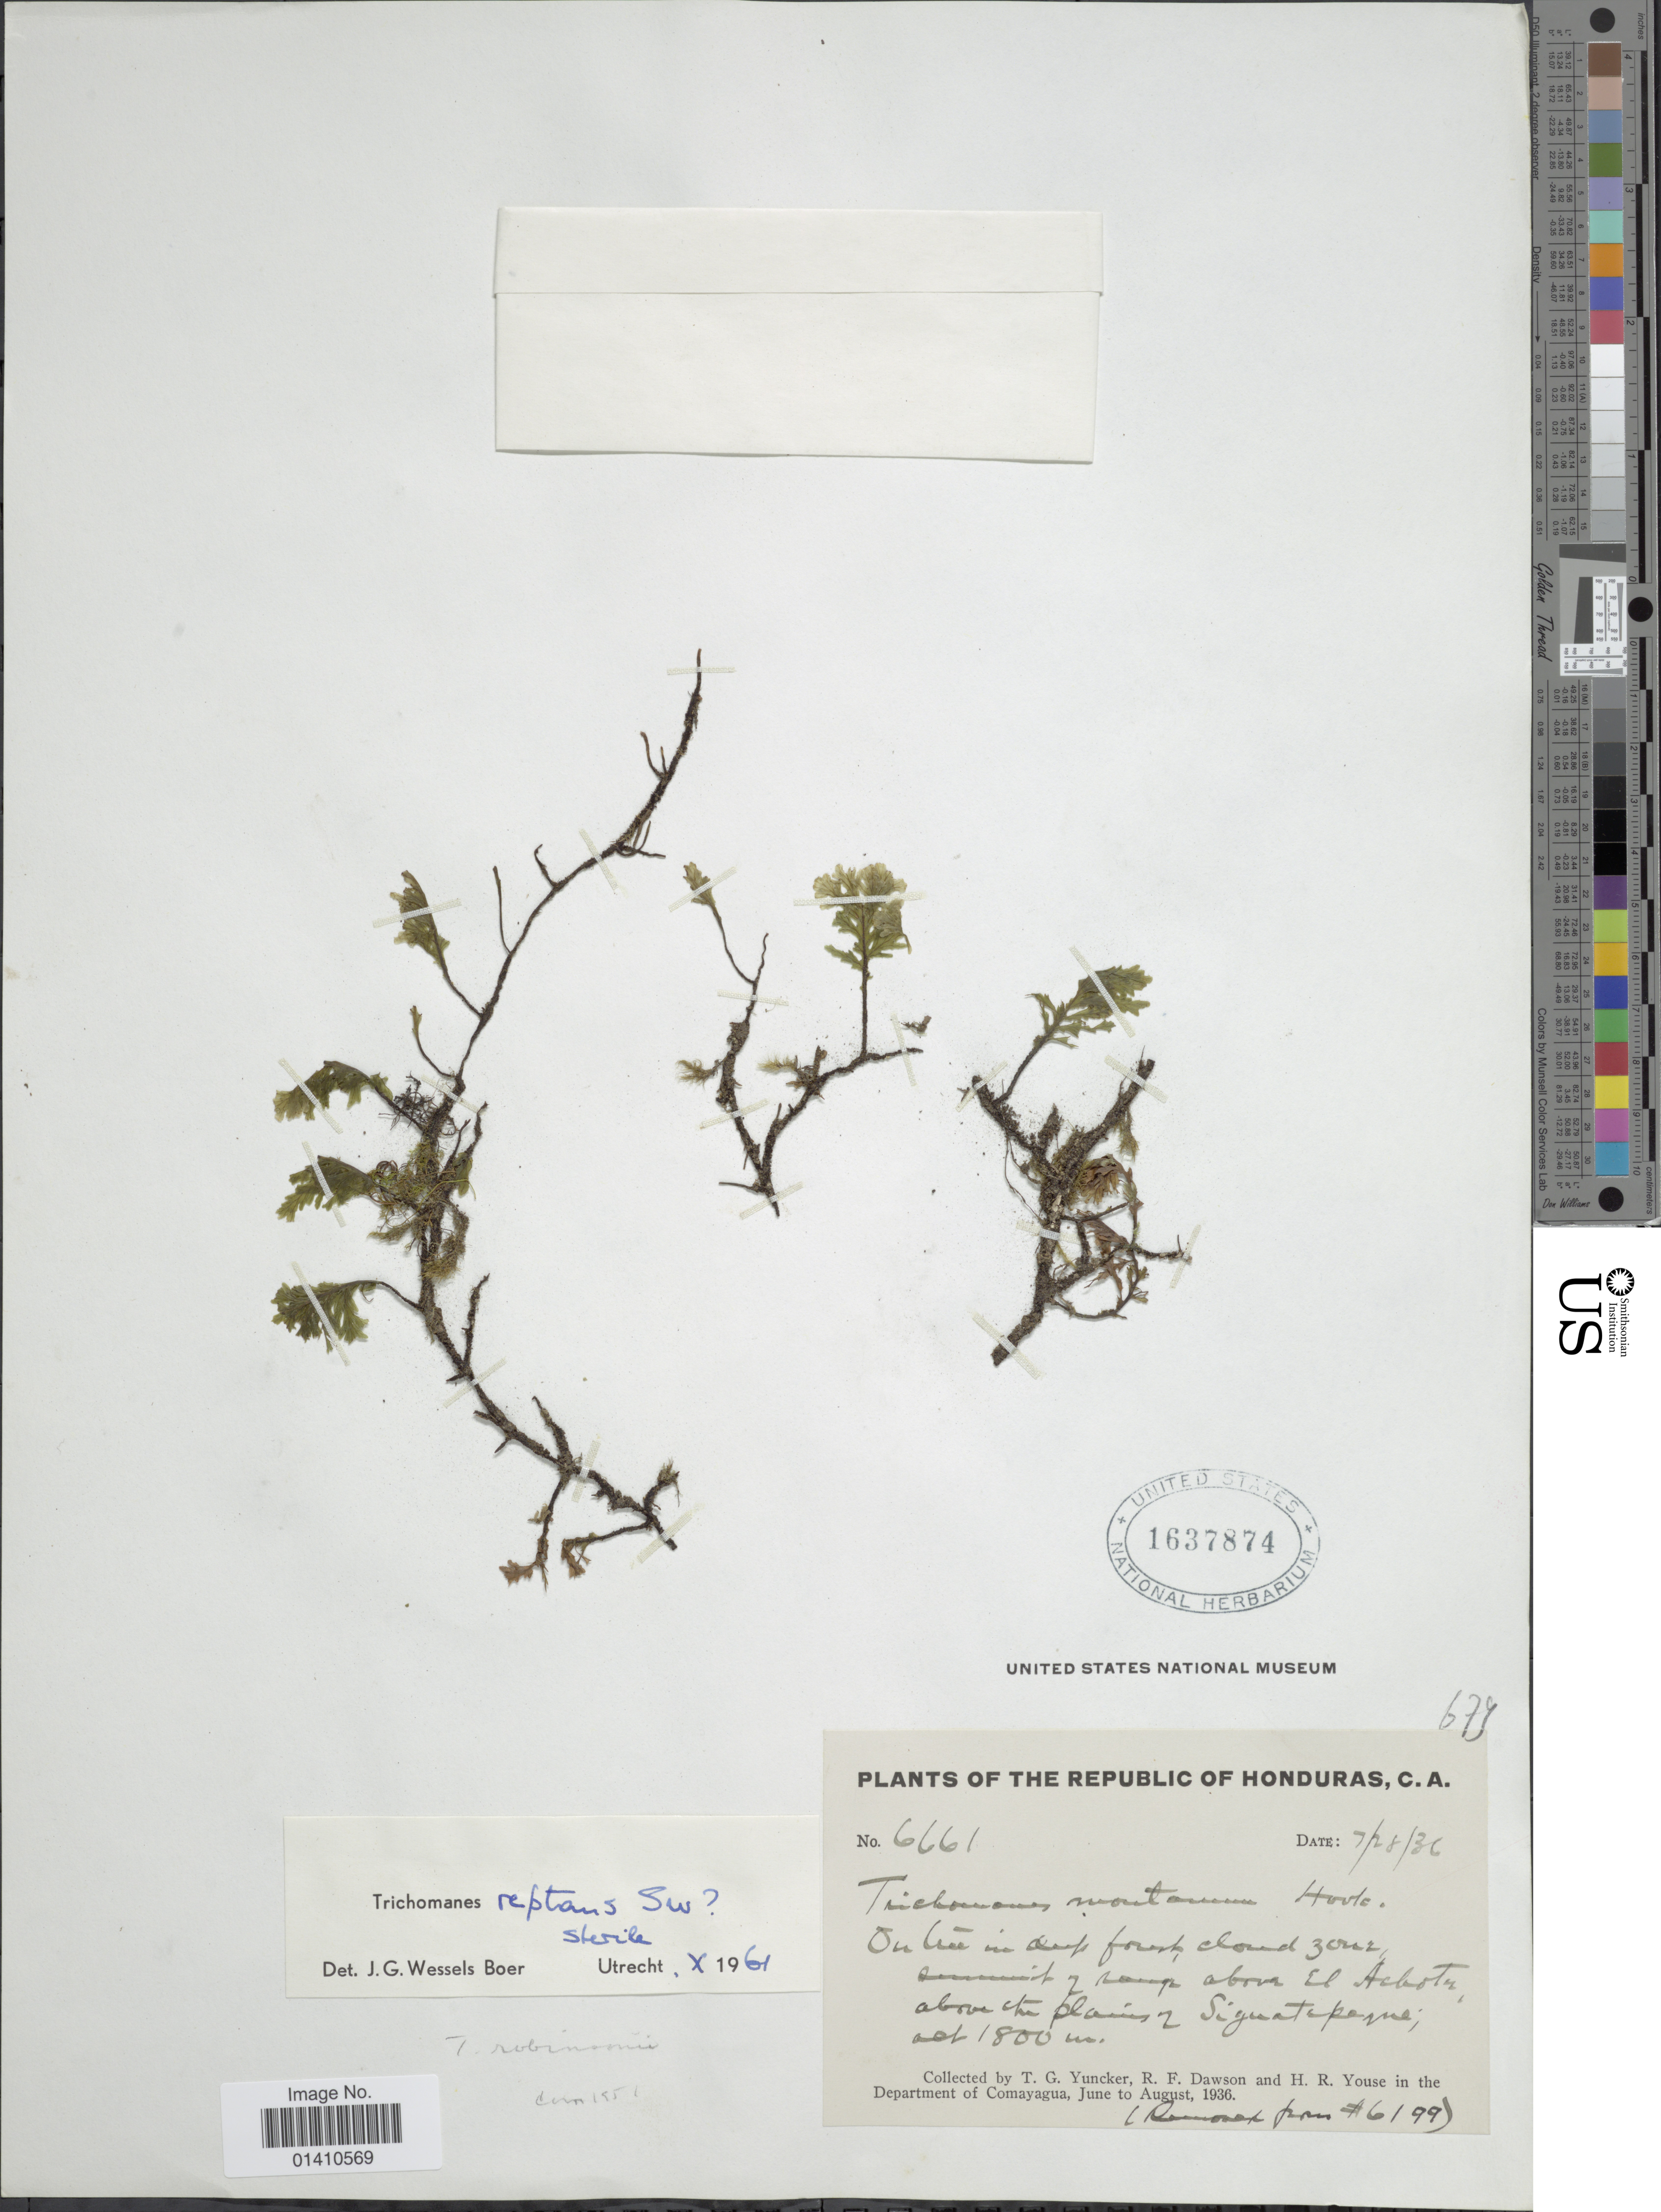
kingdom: Plantae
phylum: Tracheophyta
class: Polypodiopsida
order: Hymenophyllales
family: Hymenophyllaceae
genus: Didymoglossum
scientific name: Didymoglossum reptans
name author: (Sw.) C. Presl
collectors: T. G. Yuncker, R. F. Dawson & H. Youse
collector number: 6661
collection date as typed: Transcribed d/m/y: 28/7/36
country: Honduras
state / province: Comayagua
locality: summit y camp above El Achiotes, above tri planes y Siguatepeque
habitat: On tree in deep forest, cloud zone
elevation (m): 1800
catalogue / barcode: US 1637874